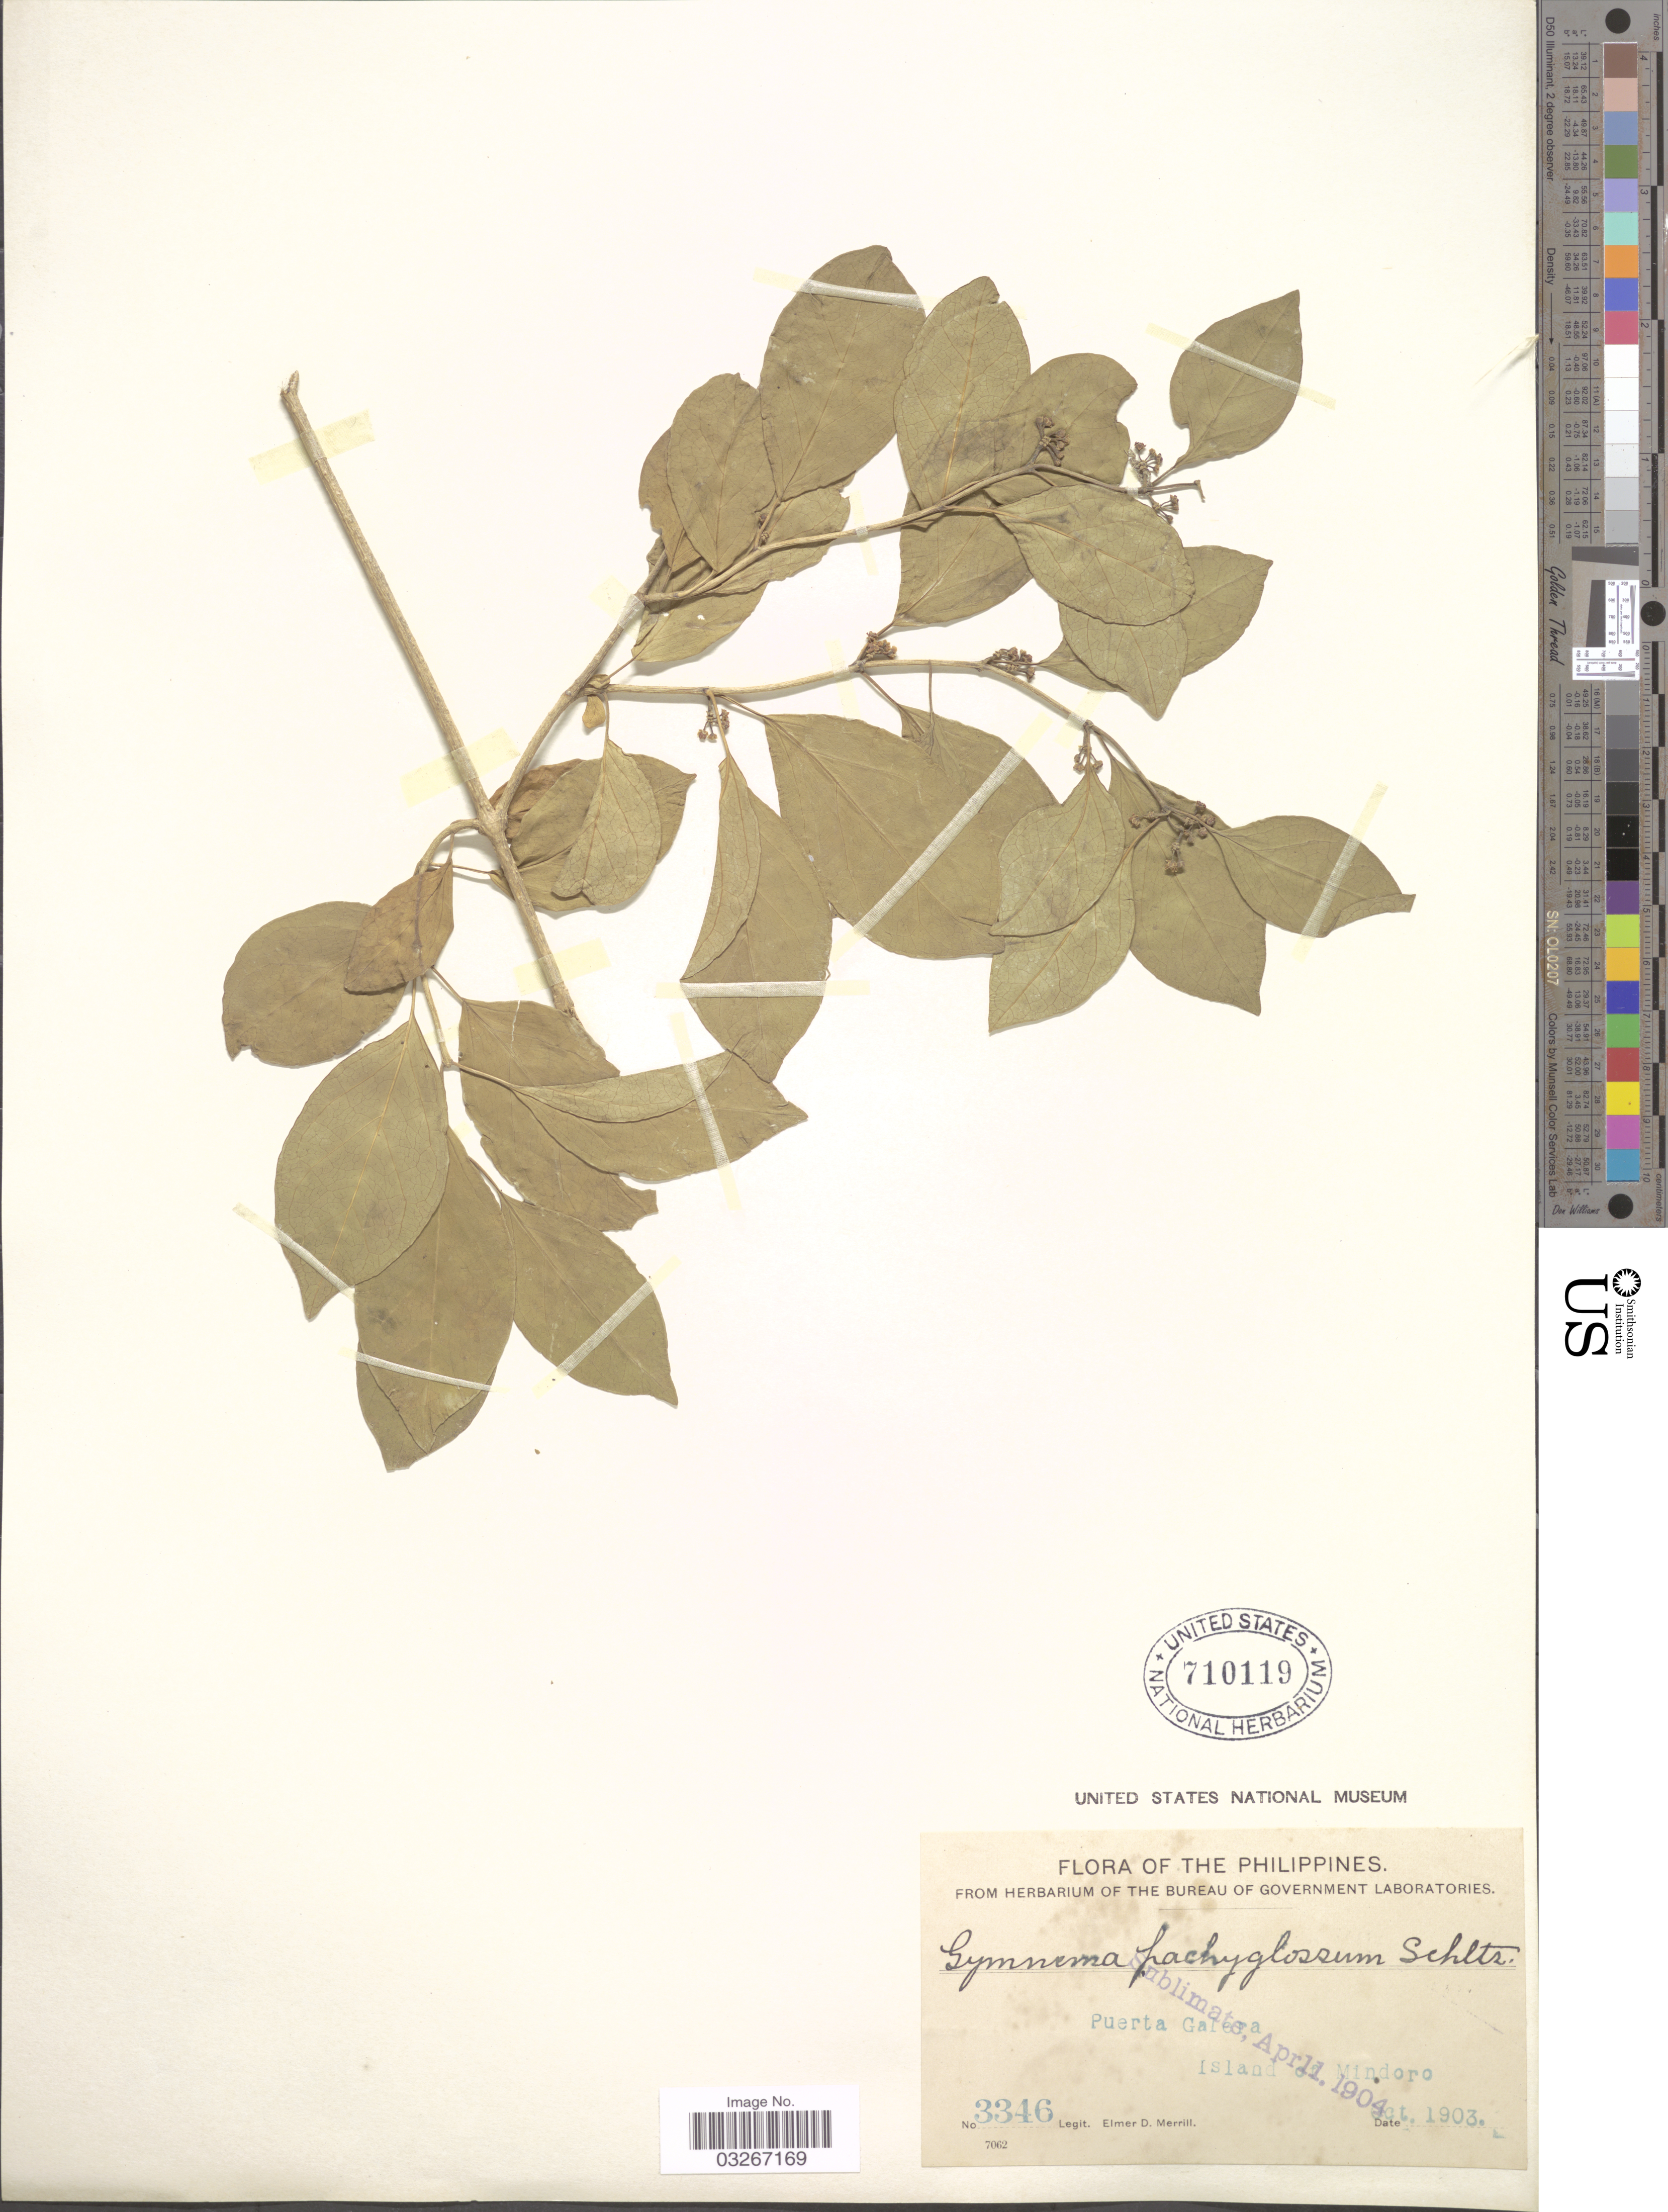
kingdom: Plantae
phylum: Tracheophyta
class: Magnoliopsida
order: Gentianales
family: Apocynaceae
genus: Gymnema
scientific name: Gymnema pachyglossum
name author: Schltr.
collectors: E. D. Merrill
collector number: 3346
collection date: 1903-10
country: Philippines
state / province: Mimaropa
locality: Puerta Galera. Island of Mindoro.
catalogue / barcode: US 710119